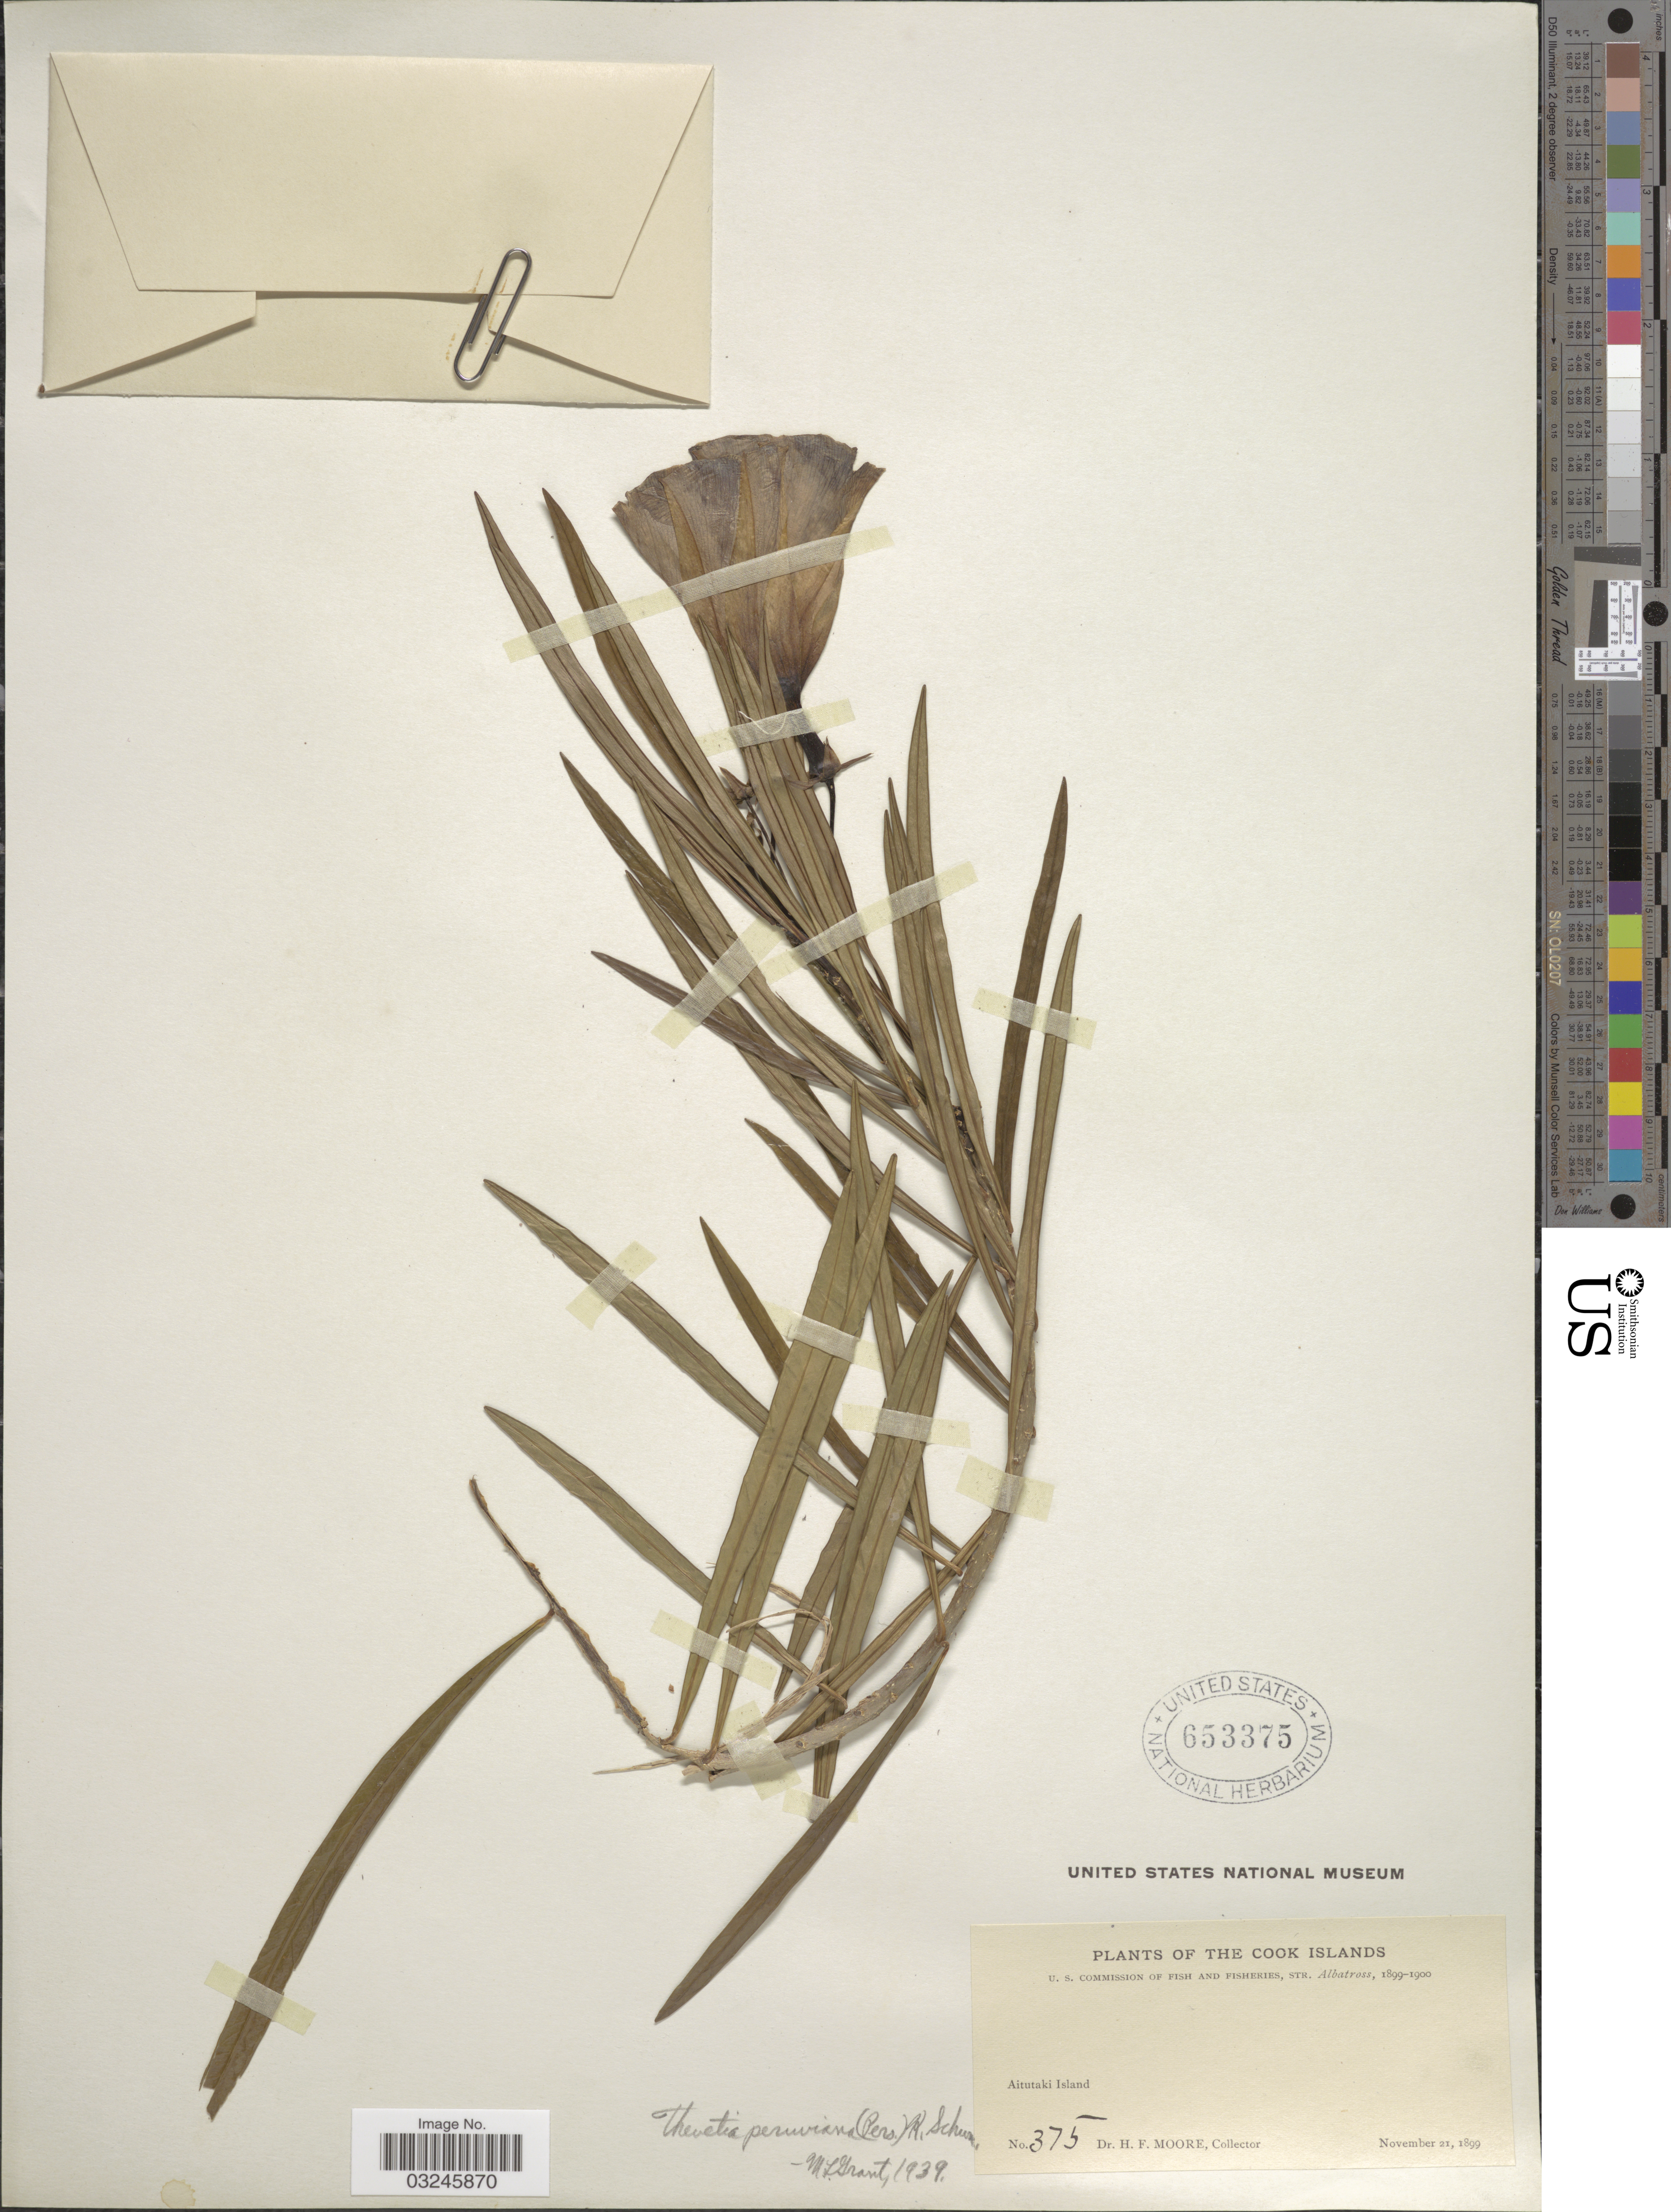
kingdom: Plantae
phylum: Tracheophyta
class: Magnoliopsida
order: Gentianales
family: Apocynaceae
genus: Thevetia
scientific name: Thevetia neriifolia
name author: Juss. ex Steud.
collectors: D. Moore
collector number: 375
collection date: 1899-11-21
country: Cook Islands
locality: Aitutaki Island.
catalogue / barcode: US 653375